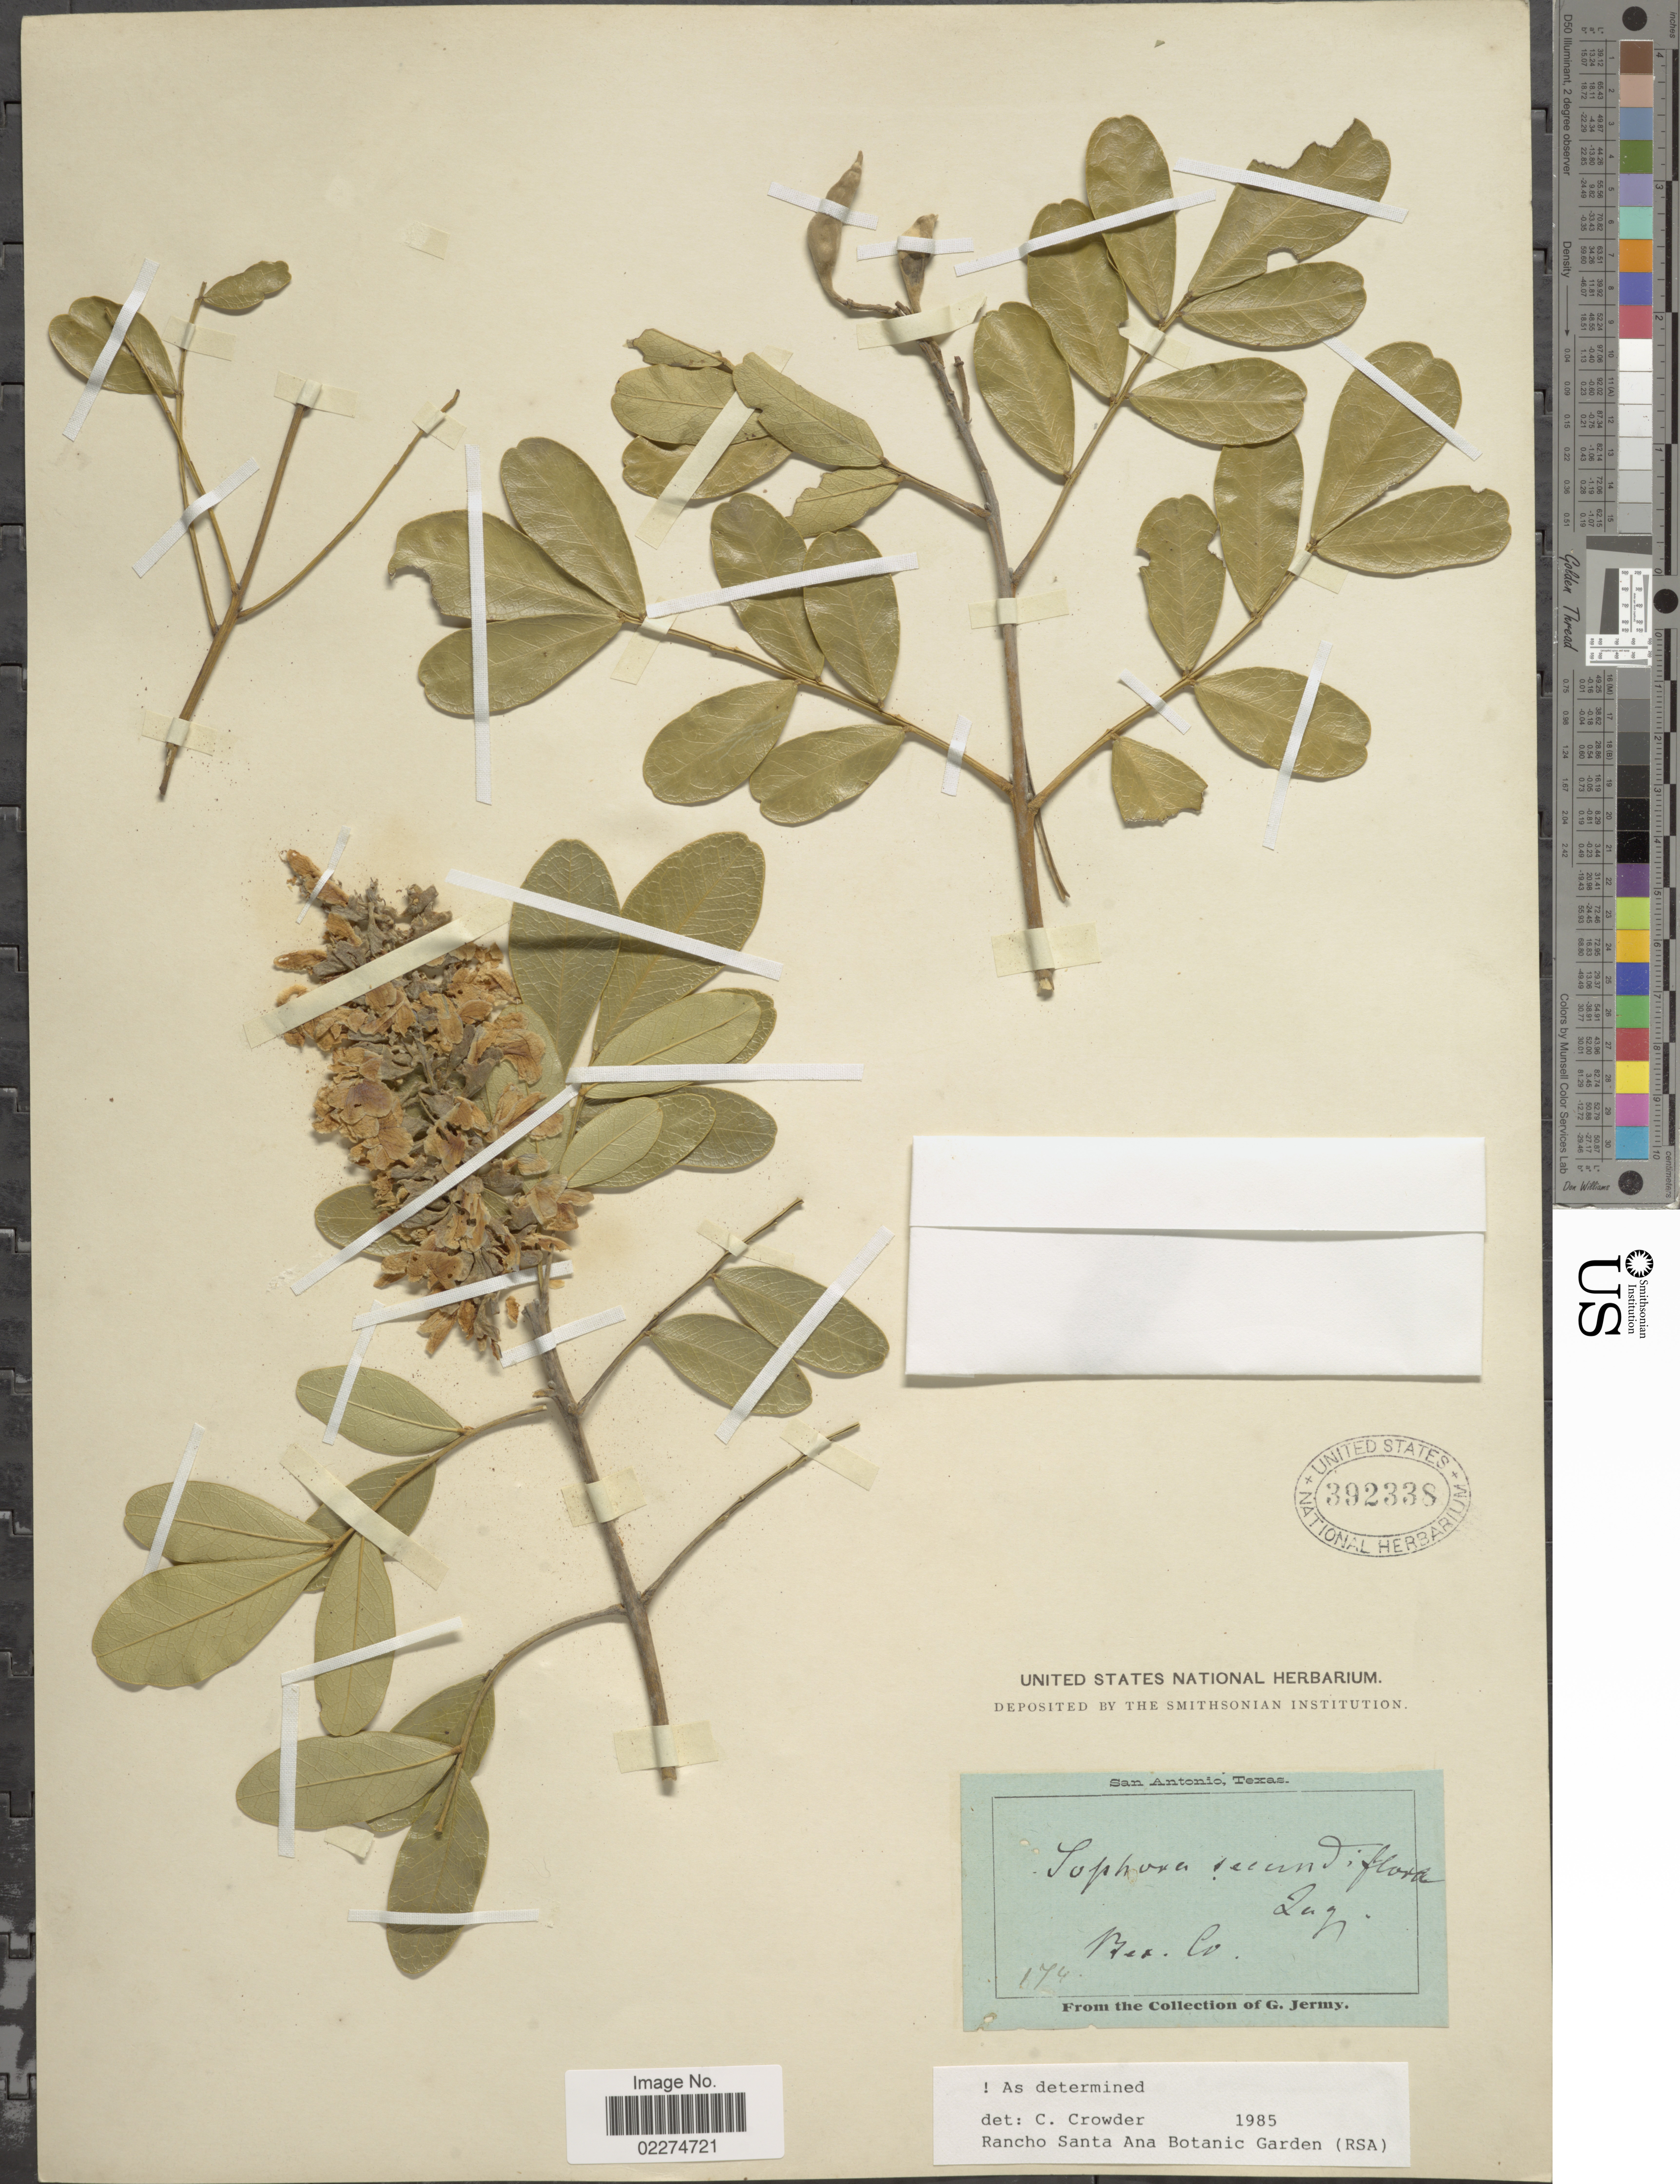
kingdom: Plantae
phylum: Tracheophyta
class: Magnoliopsida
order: Fabales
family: Fabaceae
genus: Dermatophyllum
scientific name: Dermatophyllum secundiflorum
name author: (Ortega) Gandhi & Reveal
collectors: G. Jermy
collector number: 174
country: United States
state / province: Texas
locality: San Antonio, Texas, Mex. Co.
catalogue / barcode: US 392338